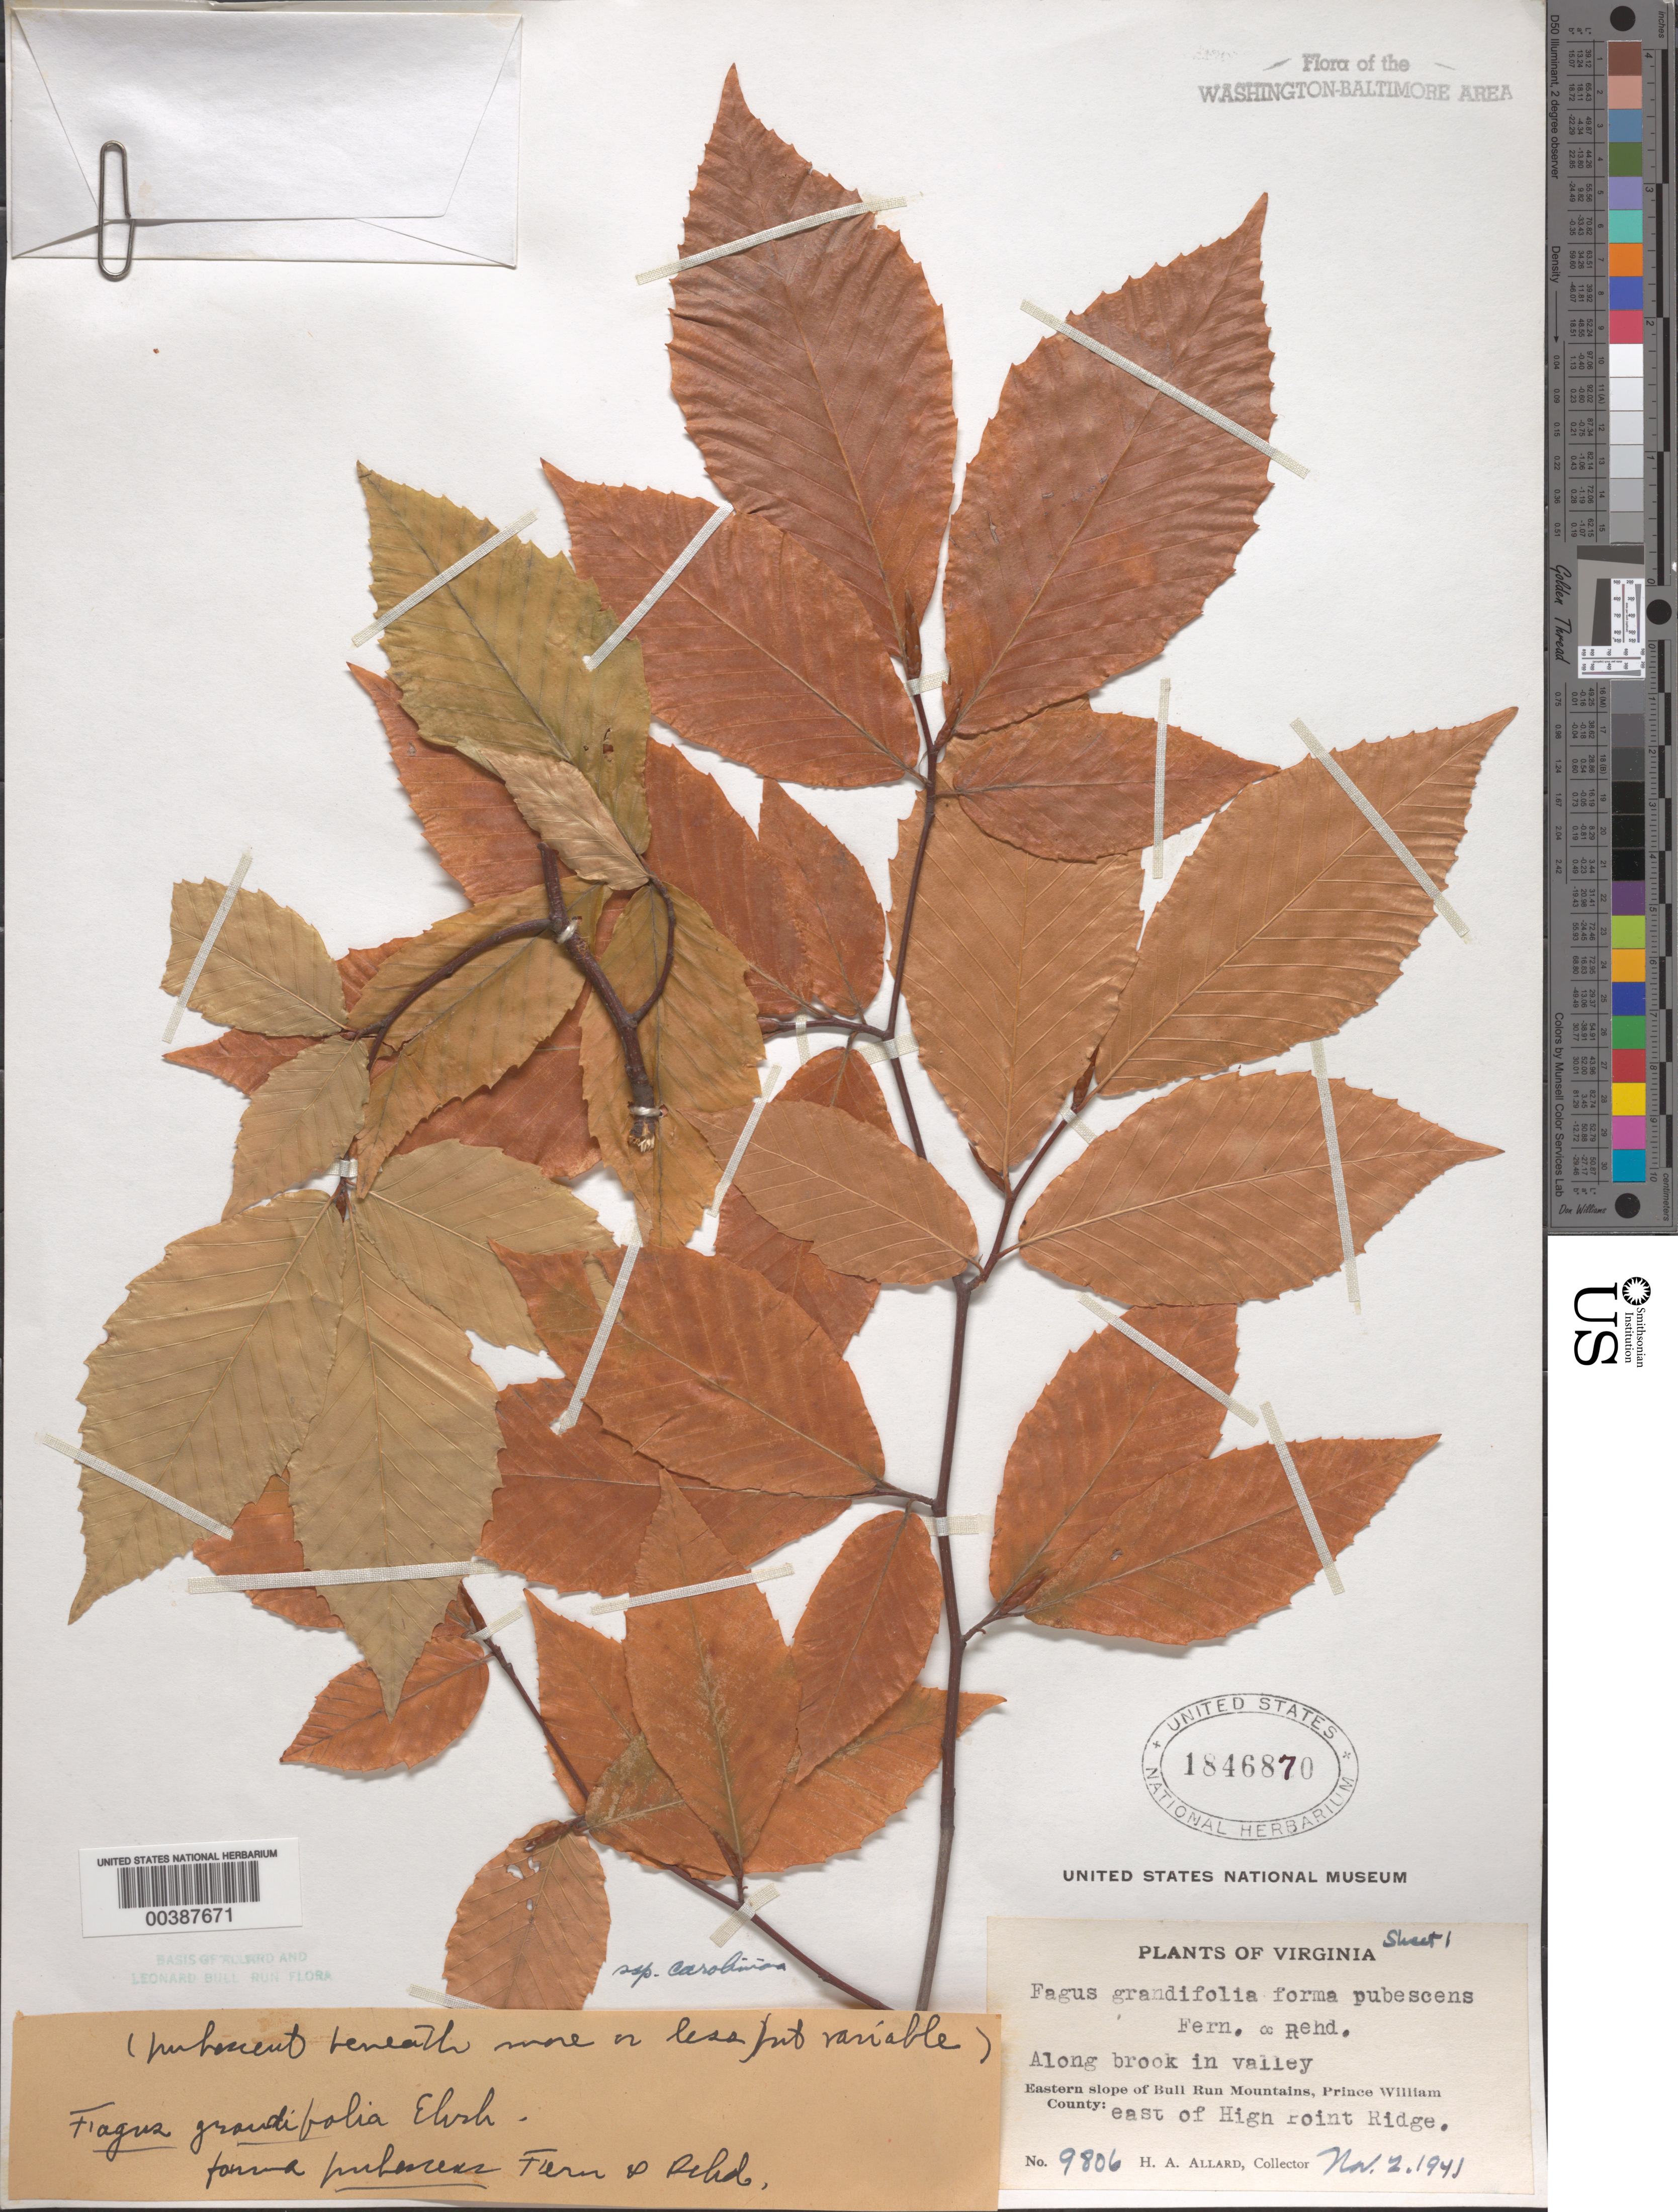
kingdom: Plantae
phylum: Tracheophyta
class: Magnoliopsida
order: Fagales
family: Fagaceae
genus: Fagus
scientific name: Fagus grandifolia subsp. caroliniana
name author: (Loudon) Fernald & Rehder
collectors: H. A. Allard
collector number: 9806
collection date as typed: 02 Nov 1941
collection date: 1941-11-02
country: United States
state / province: Virginia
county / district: Prince William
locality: East of High Point ridge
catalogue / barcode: US 1846870